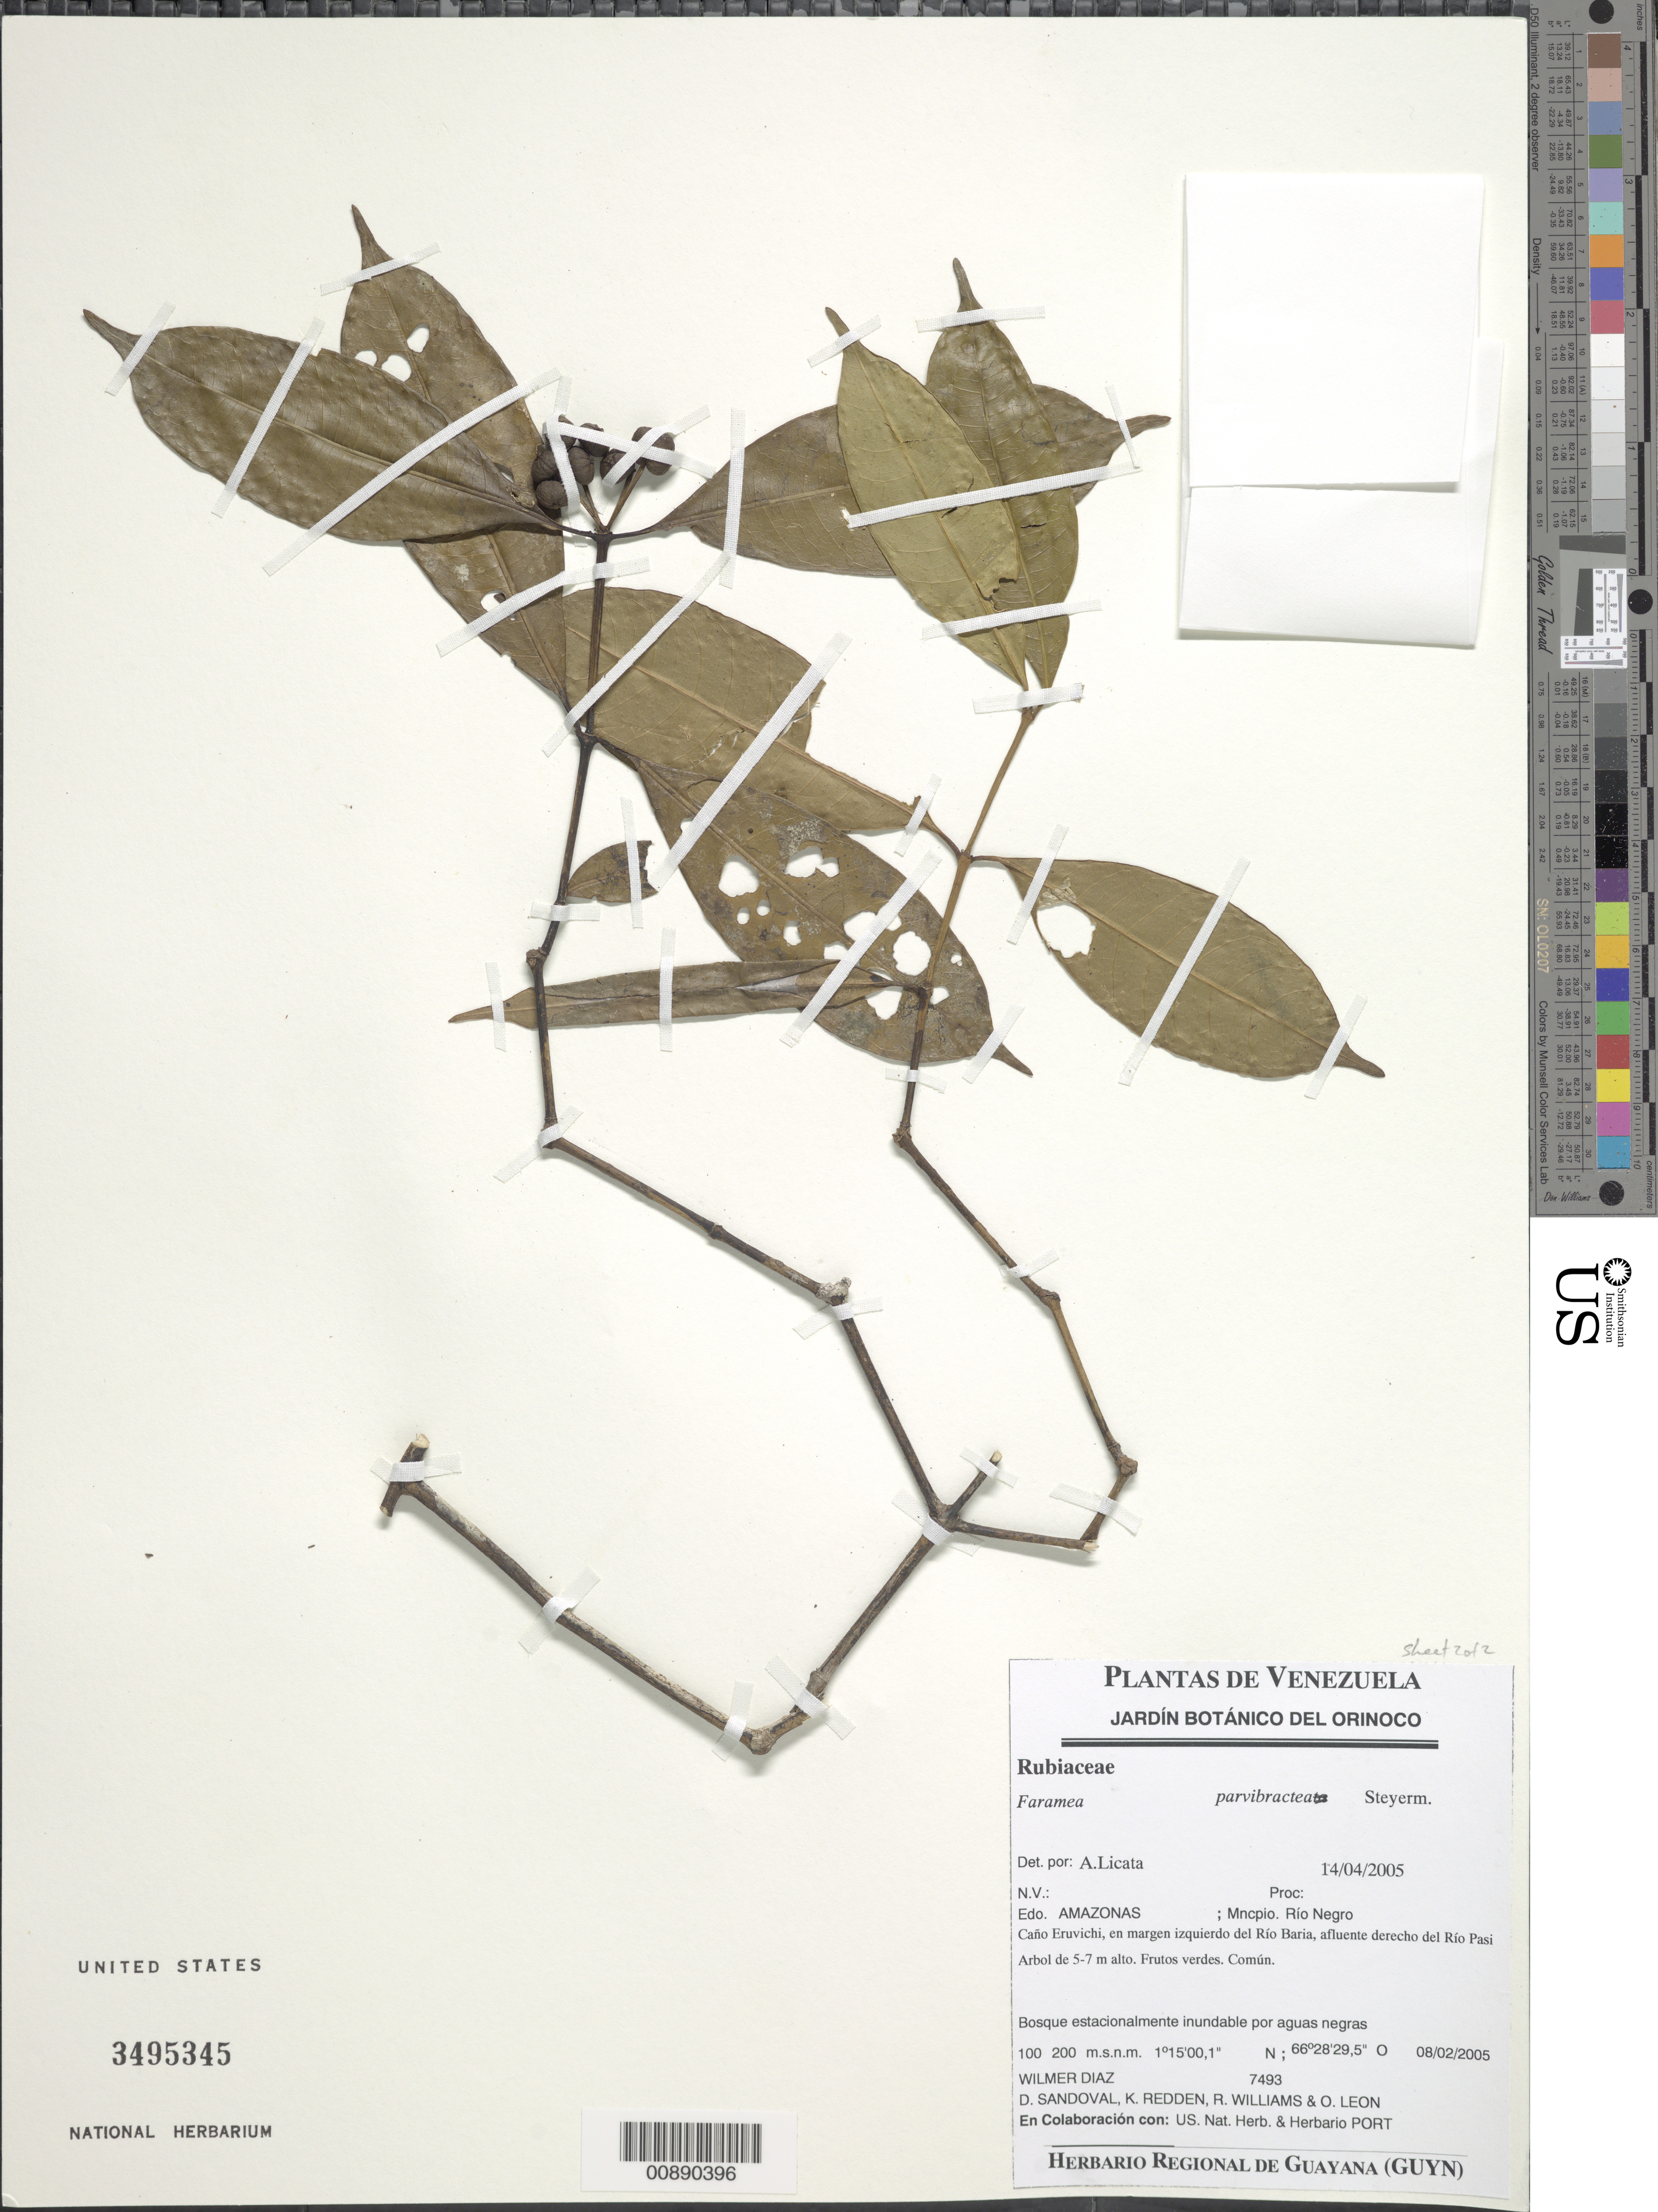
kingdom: Plantae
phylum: Tracheophyta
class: Magnoliopsida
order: Gentianales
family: Rubiaceae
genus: Faramea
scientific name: Faramea parvibractea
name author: Steyerm.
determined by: Licata, A., (PORT), Univ. Nac. Exp. de los Llanos Ezequiel Zamora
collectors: W. Díaz P., D. Sandoval, K. M. Redden, R. Williams & O. León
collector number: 7493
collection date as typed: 8-Feb-05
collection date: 2005-02-08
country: Venezuela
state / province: Amazonas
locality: Mun. Río Negro, Caño Eruvichi, en margen Río Baria, afluente del Río Pasimoni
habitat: Bosque estacionalmente inundable por aguas negras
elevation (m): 100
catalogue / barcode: US 3495345